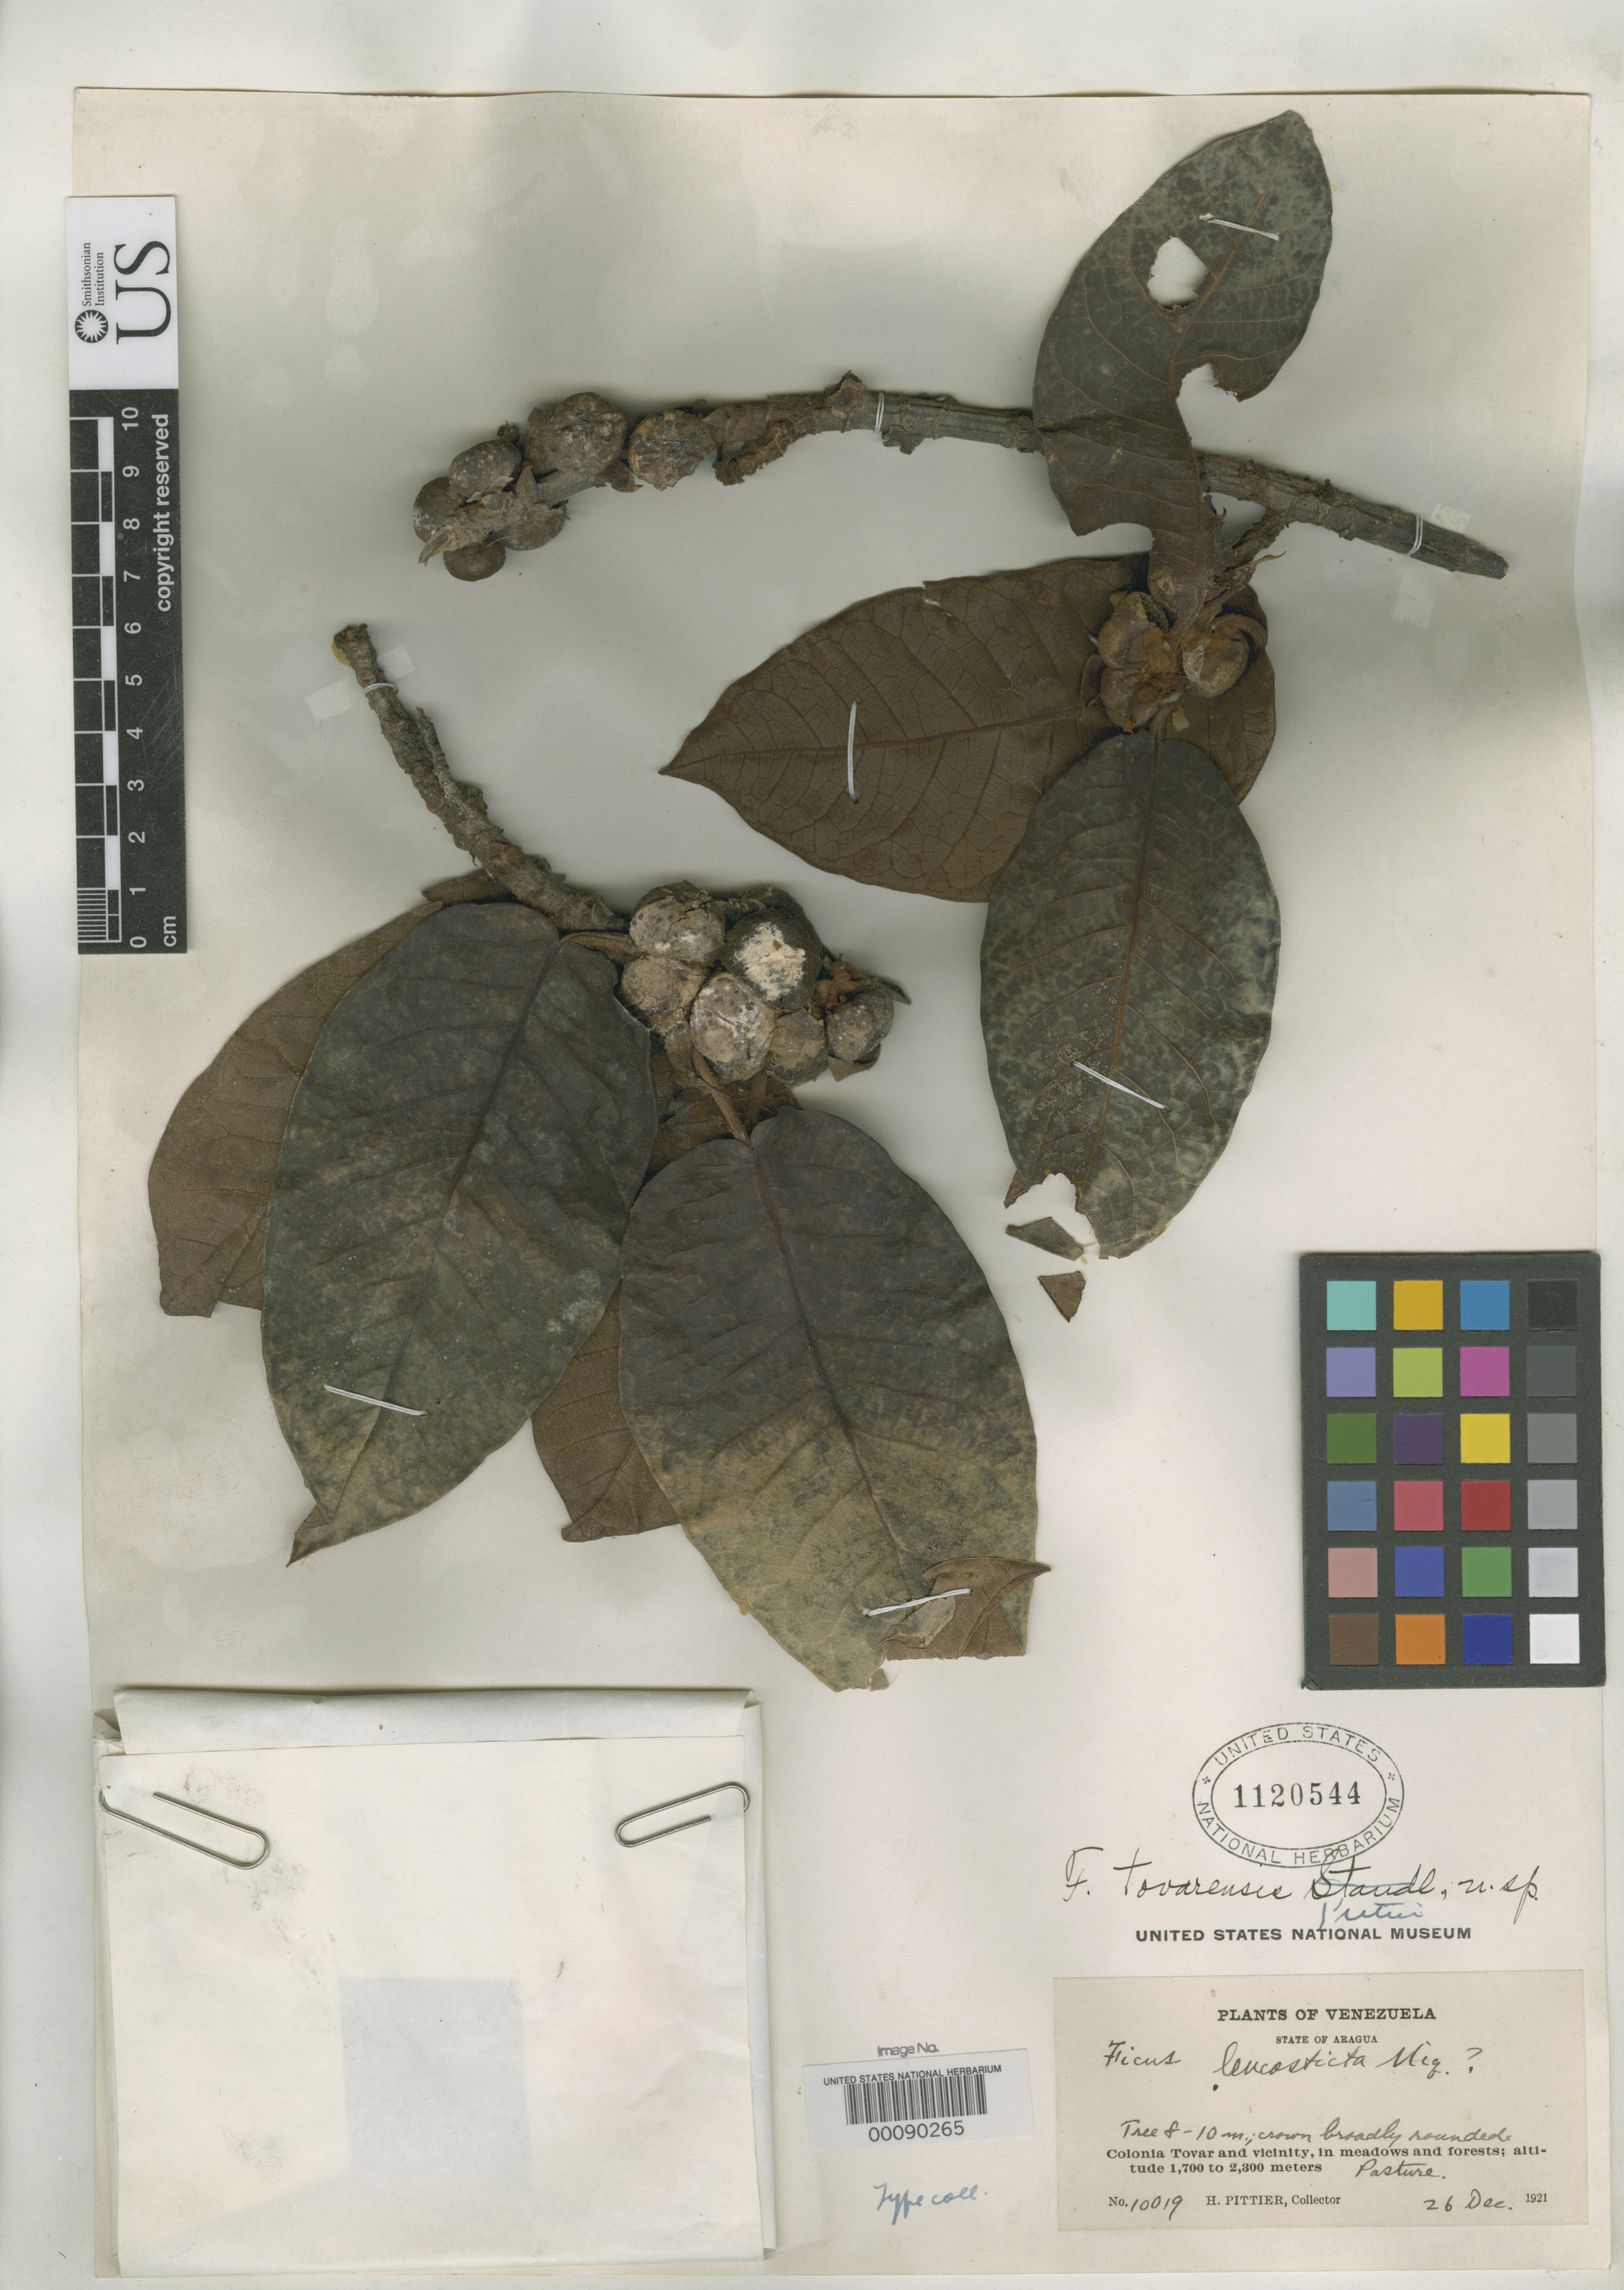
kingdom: Plantae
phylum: Tracheophyta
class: Magnoliopsida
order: Rosales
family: Moraceae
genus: Ficus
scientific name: Ficus tovarensis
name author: Pittier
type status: Type Collection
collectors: H. F. Pittier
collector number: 10019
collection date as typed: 26 Dec 1921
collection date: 1921-12-26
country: Venezuela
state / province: Aragua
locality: Colonia Tovar.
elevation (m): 1700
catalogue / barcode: US 1120544